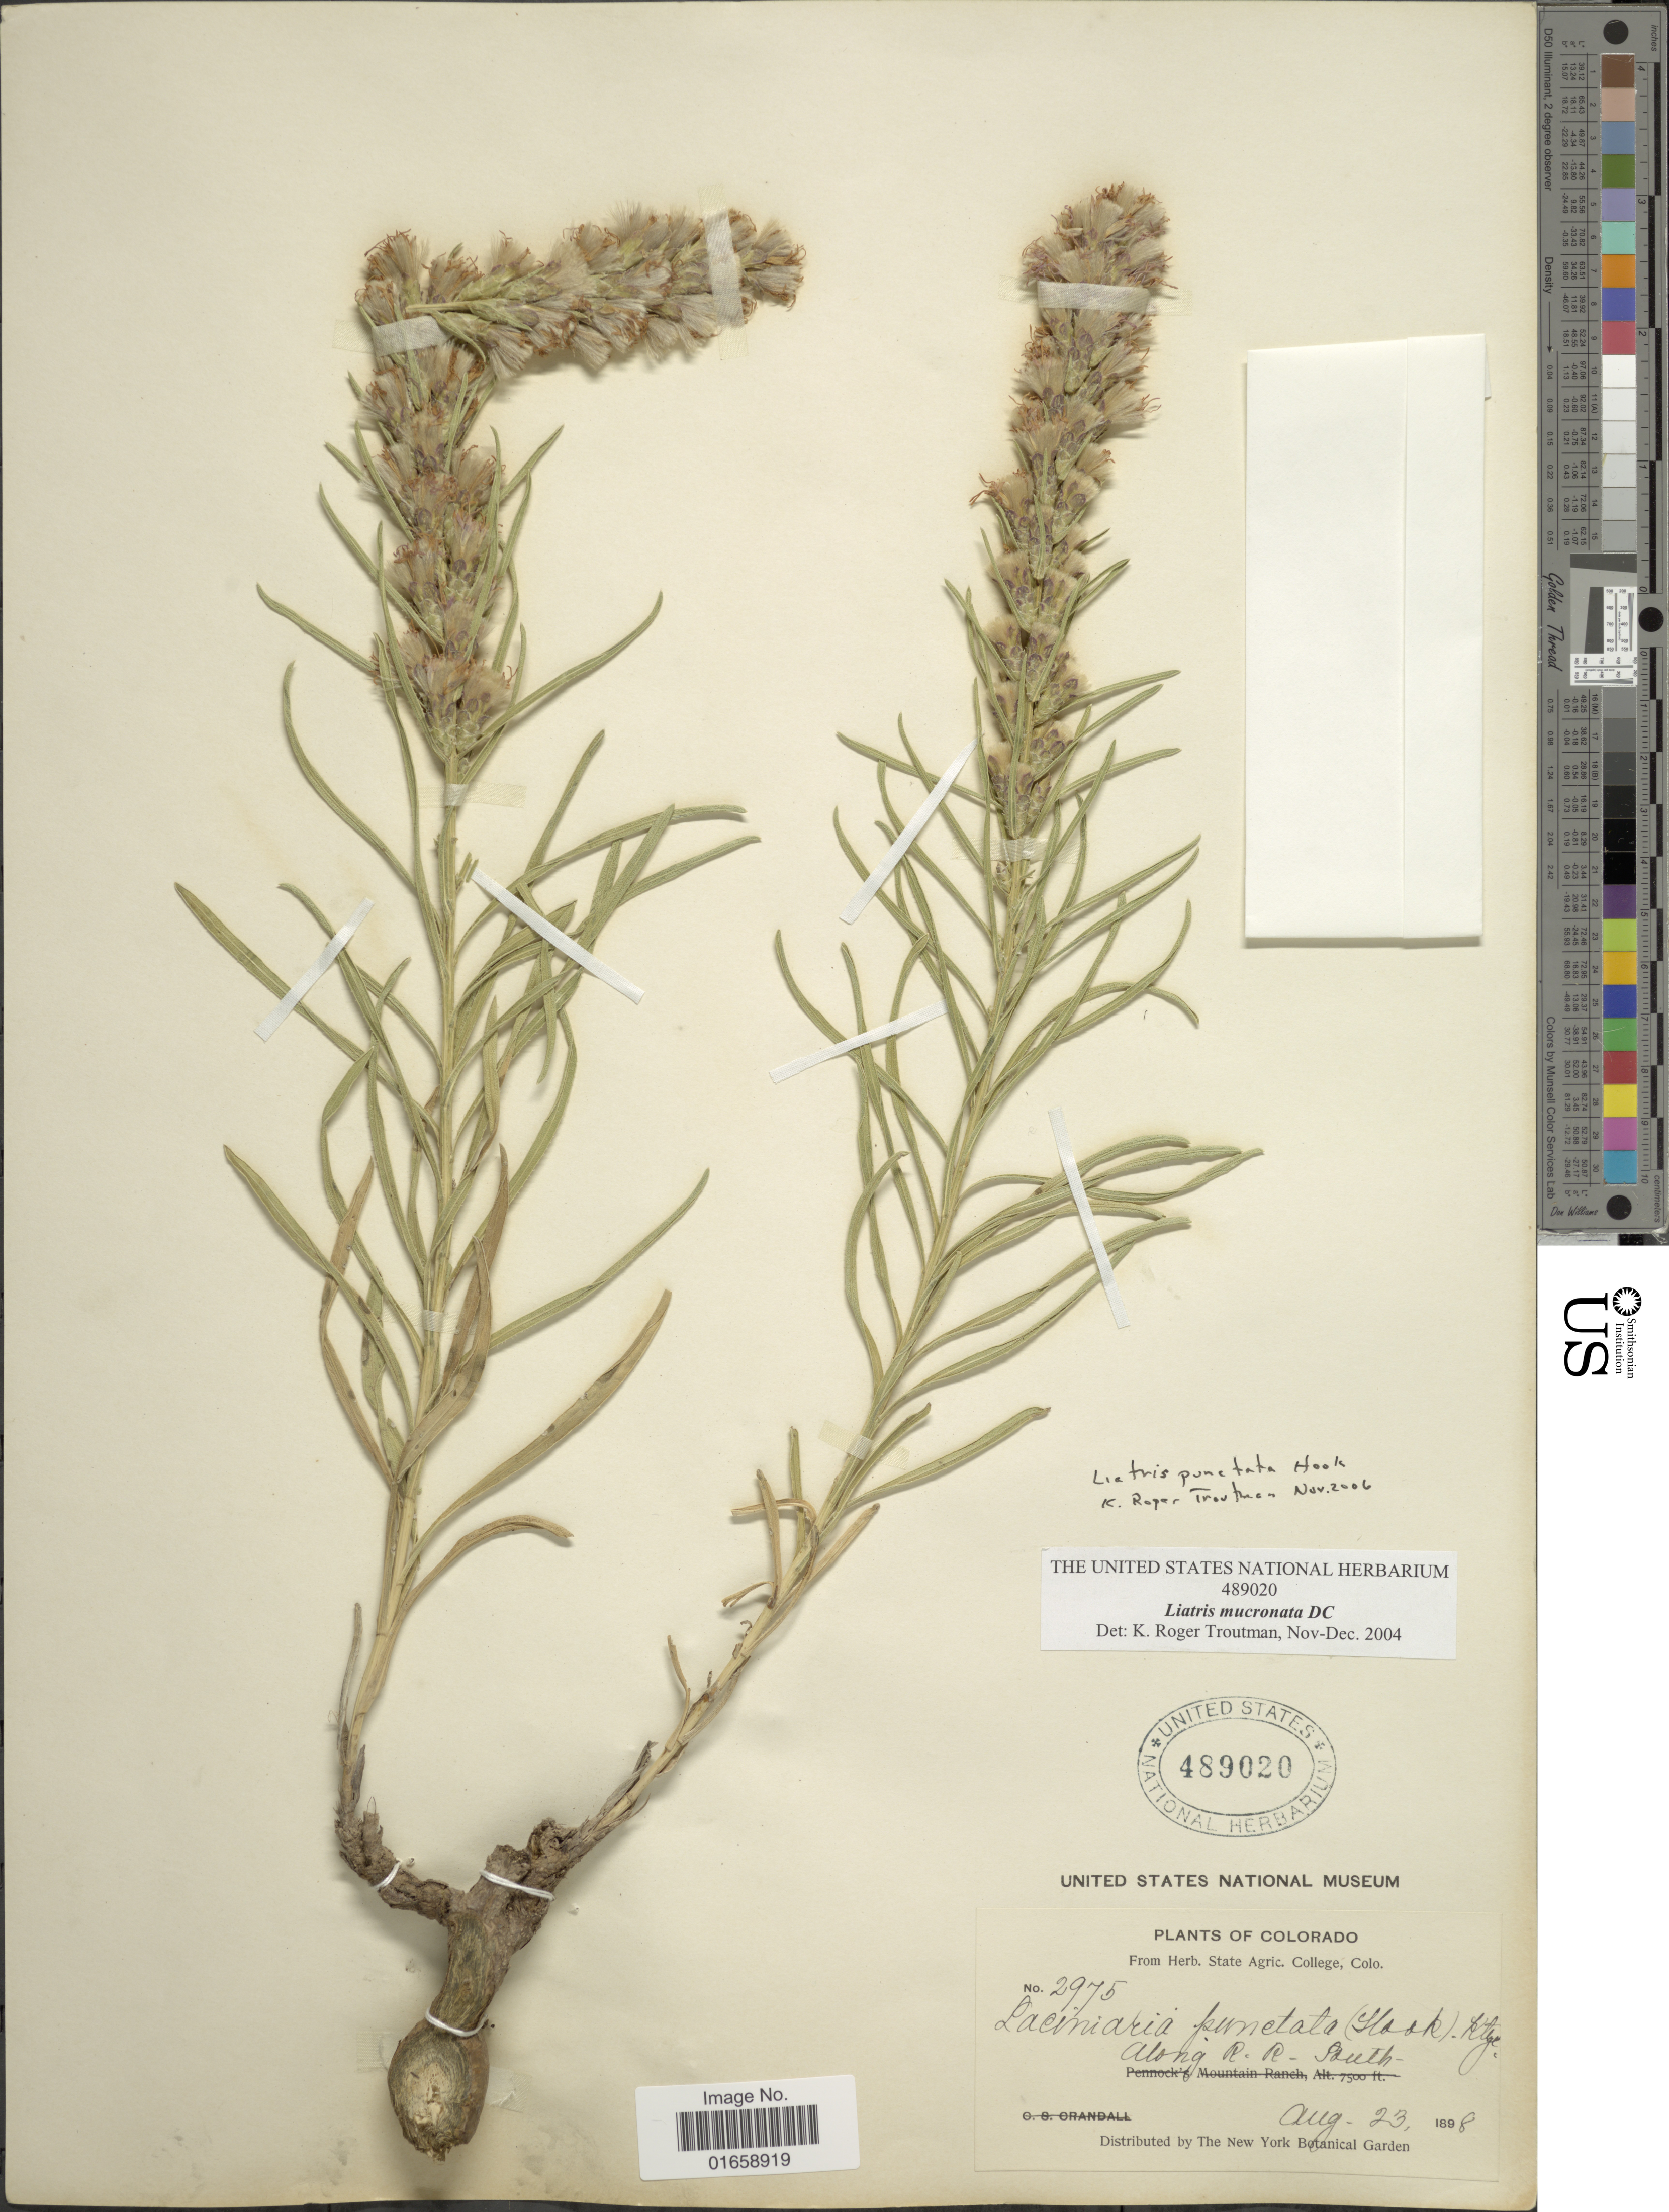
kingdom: Plantae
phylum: Tracheophyta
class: Magnoliopsida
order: Asterales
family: Asteraceae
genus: Liatris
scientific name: Liatris punctata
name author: Hook.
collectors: New York Botanical Gardens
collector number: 2975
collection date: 1898-08-23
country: United States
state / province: Colorado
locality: Along R.R. South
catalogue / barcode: US 489020